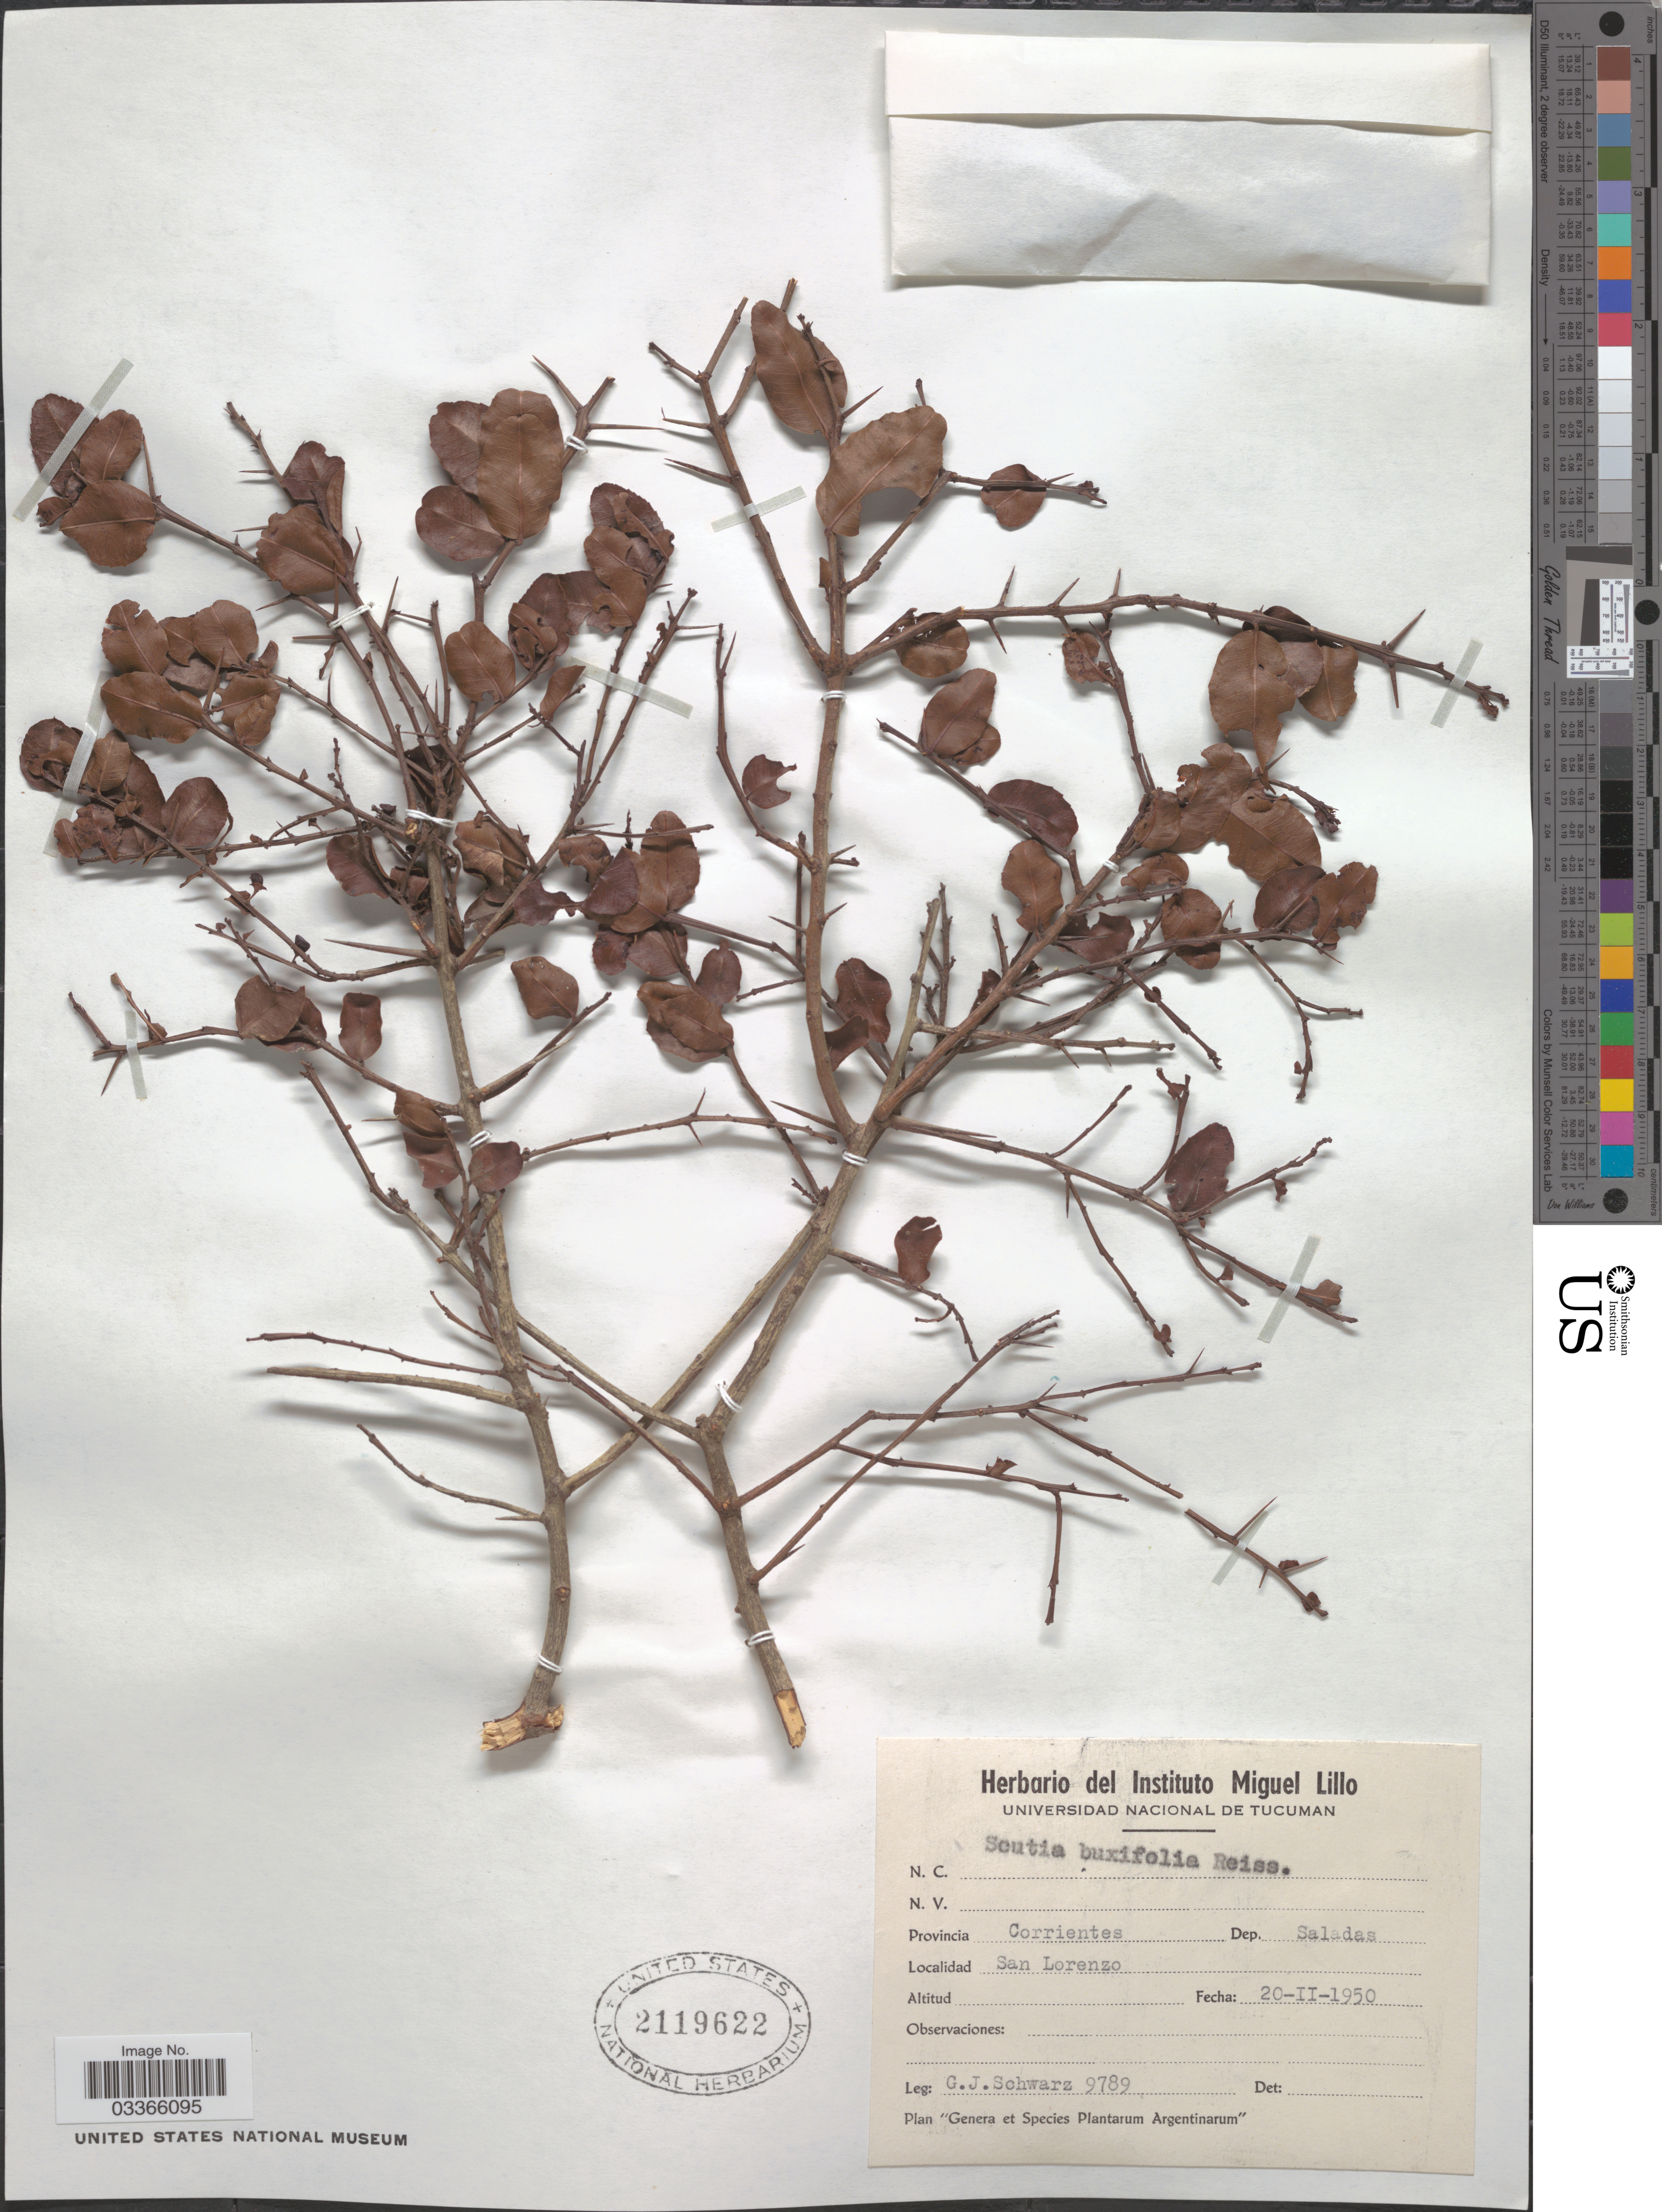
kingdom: Plantae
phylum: Tracheophyta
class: Magnoliopsida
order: Rosales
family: Rhamnaceae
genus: Scutia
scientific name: Scutia buxifolia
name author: Reissek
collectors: G. J. Schwarz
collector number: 9789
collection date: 1950-02-20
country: Argentina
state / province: Corrientes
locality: Dep. Saladas, San Lorenzo.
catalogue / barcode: US 2119622